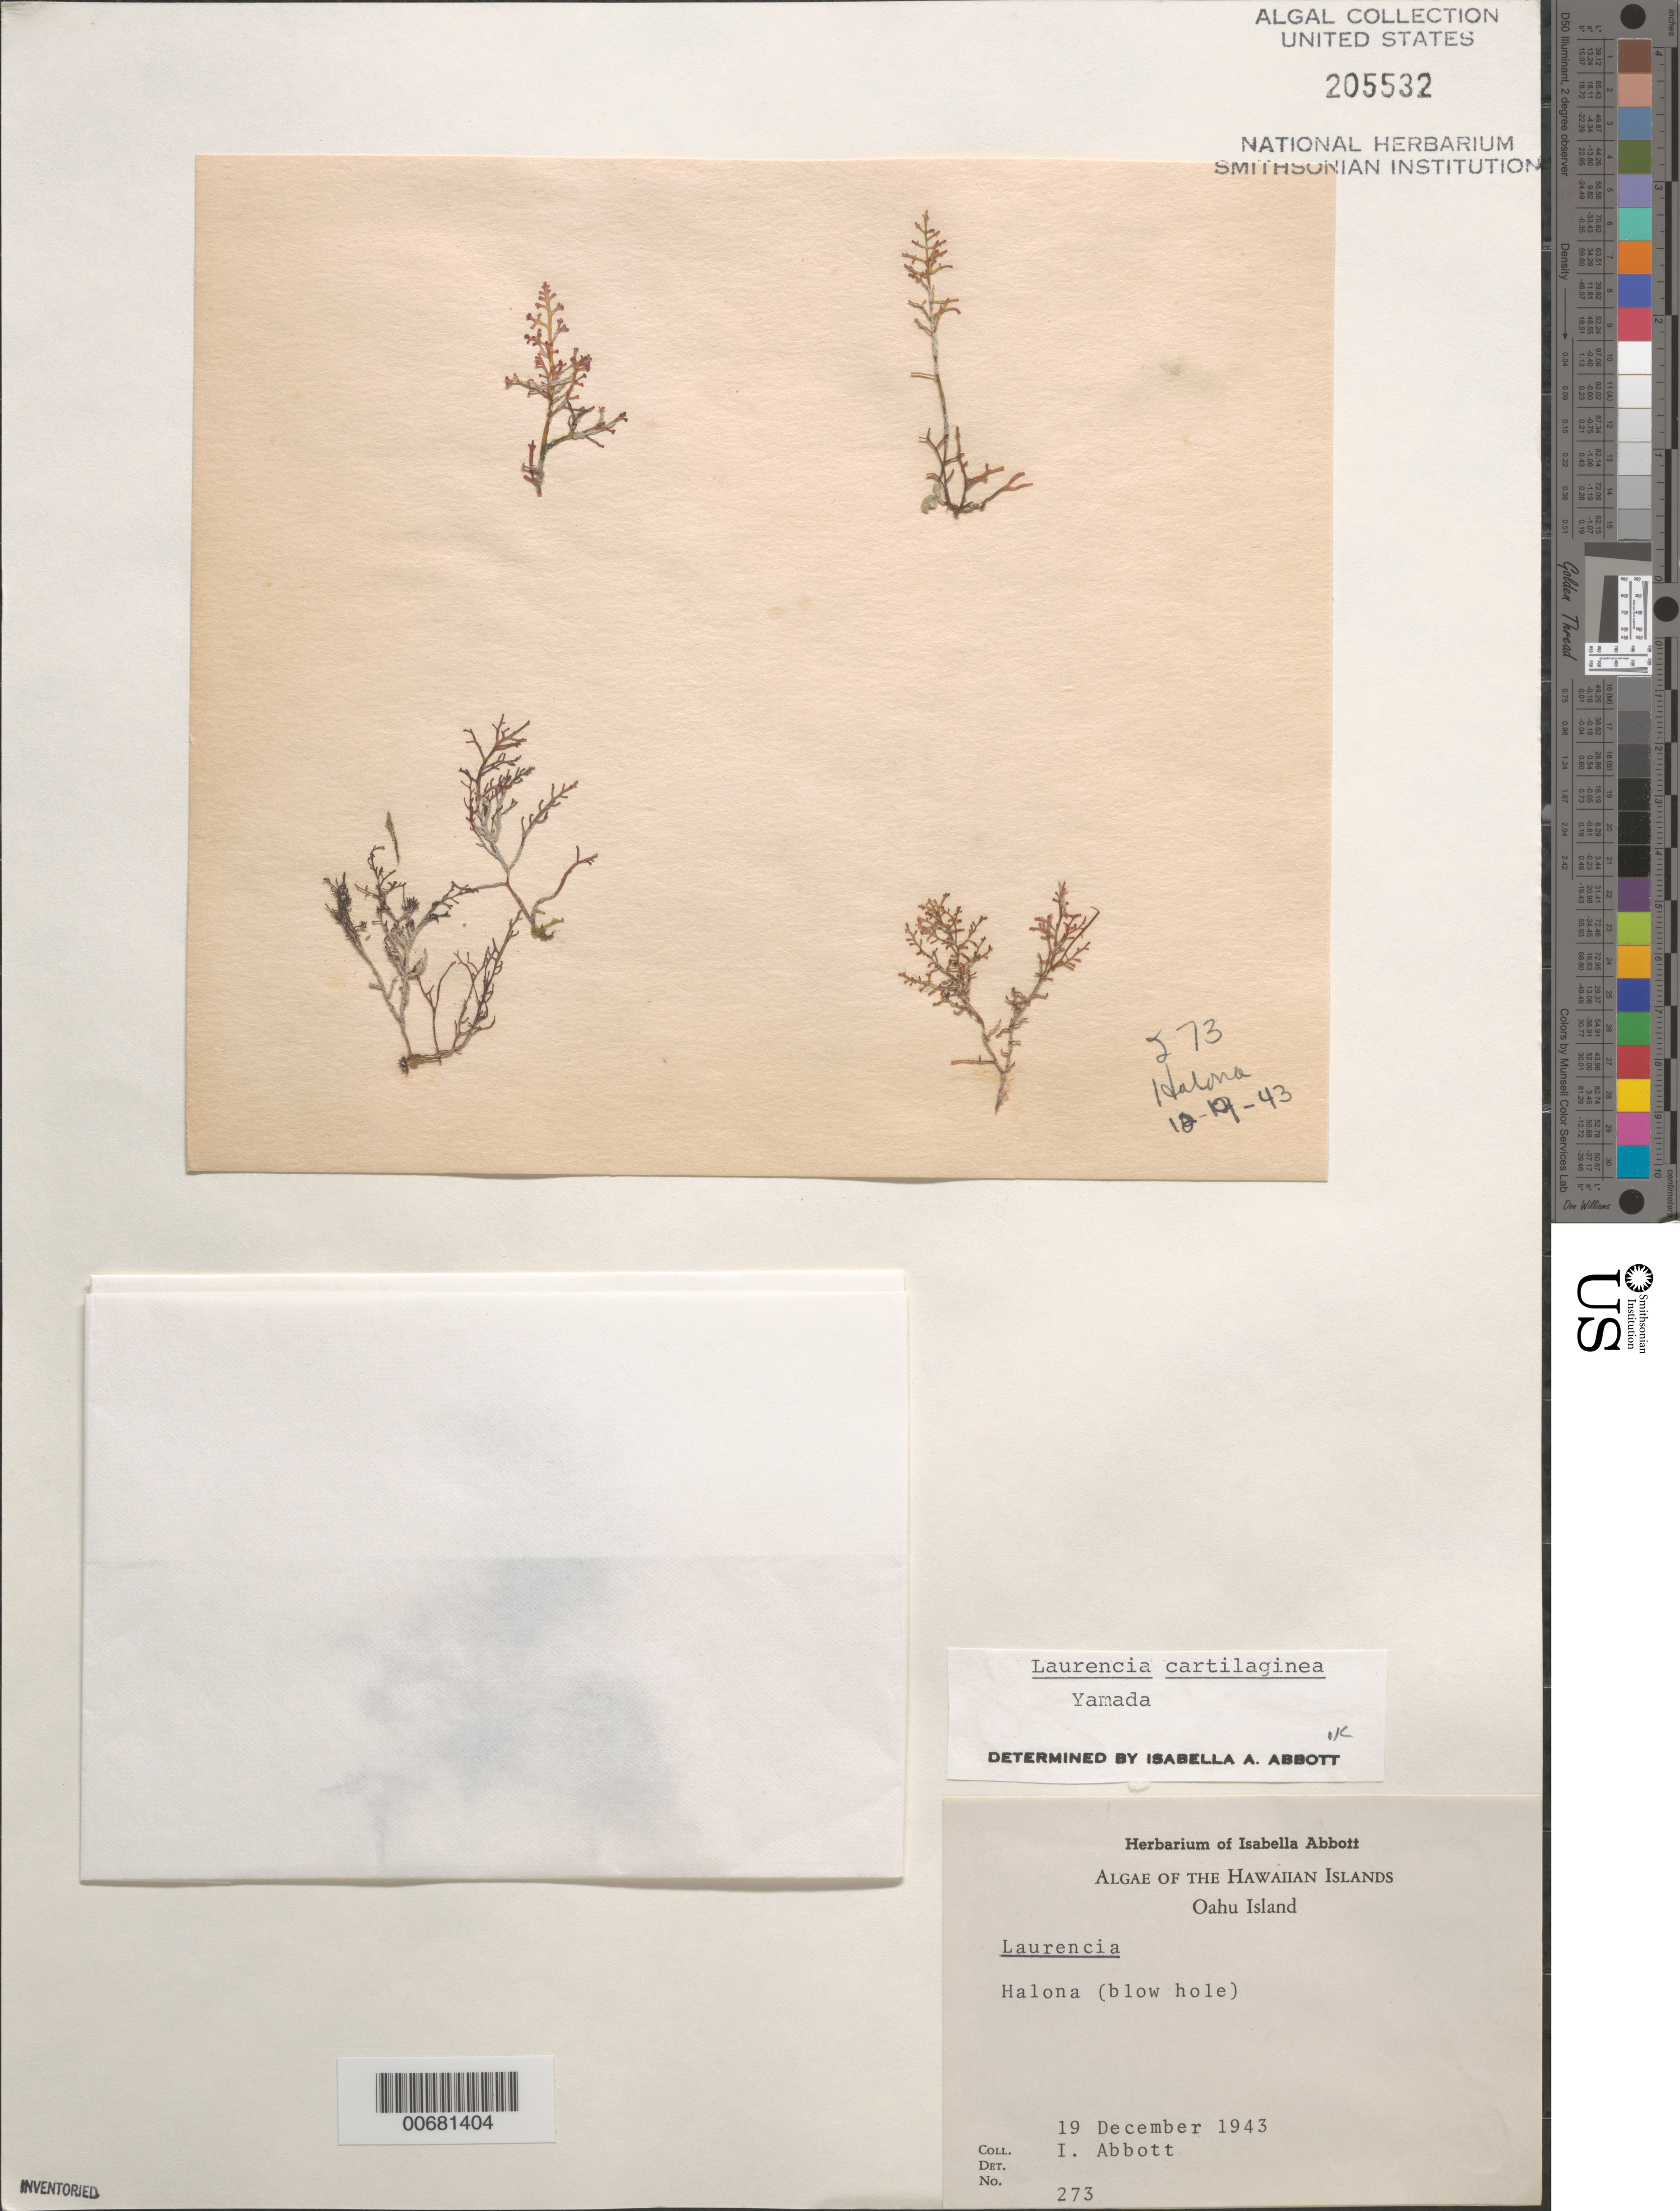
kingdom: Plantae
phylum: Rhodophyta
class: Florideophyceae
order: Ceramiales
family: Rhodomelaceae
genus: Chondrophycus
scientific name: Chondrophycus cartilaginea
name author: (C. Agardh) Garbary & J.T. Harper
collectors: I. A. Abbott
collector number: IAA 273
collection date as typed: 19 Dec 1943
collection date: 1943-12-19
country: United States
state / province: Hawaii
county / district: Honolulu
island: Oahu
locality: Halona, Blow Hole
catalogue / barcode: US 205532